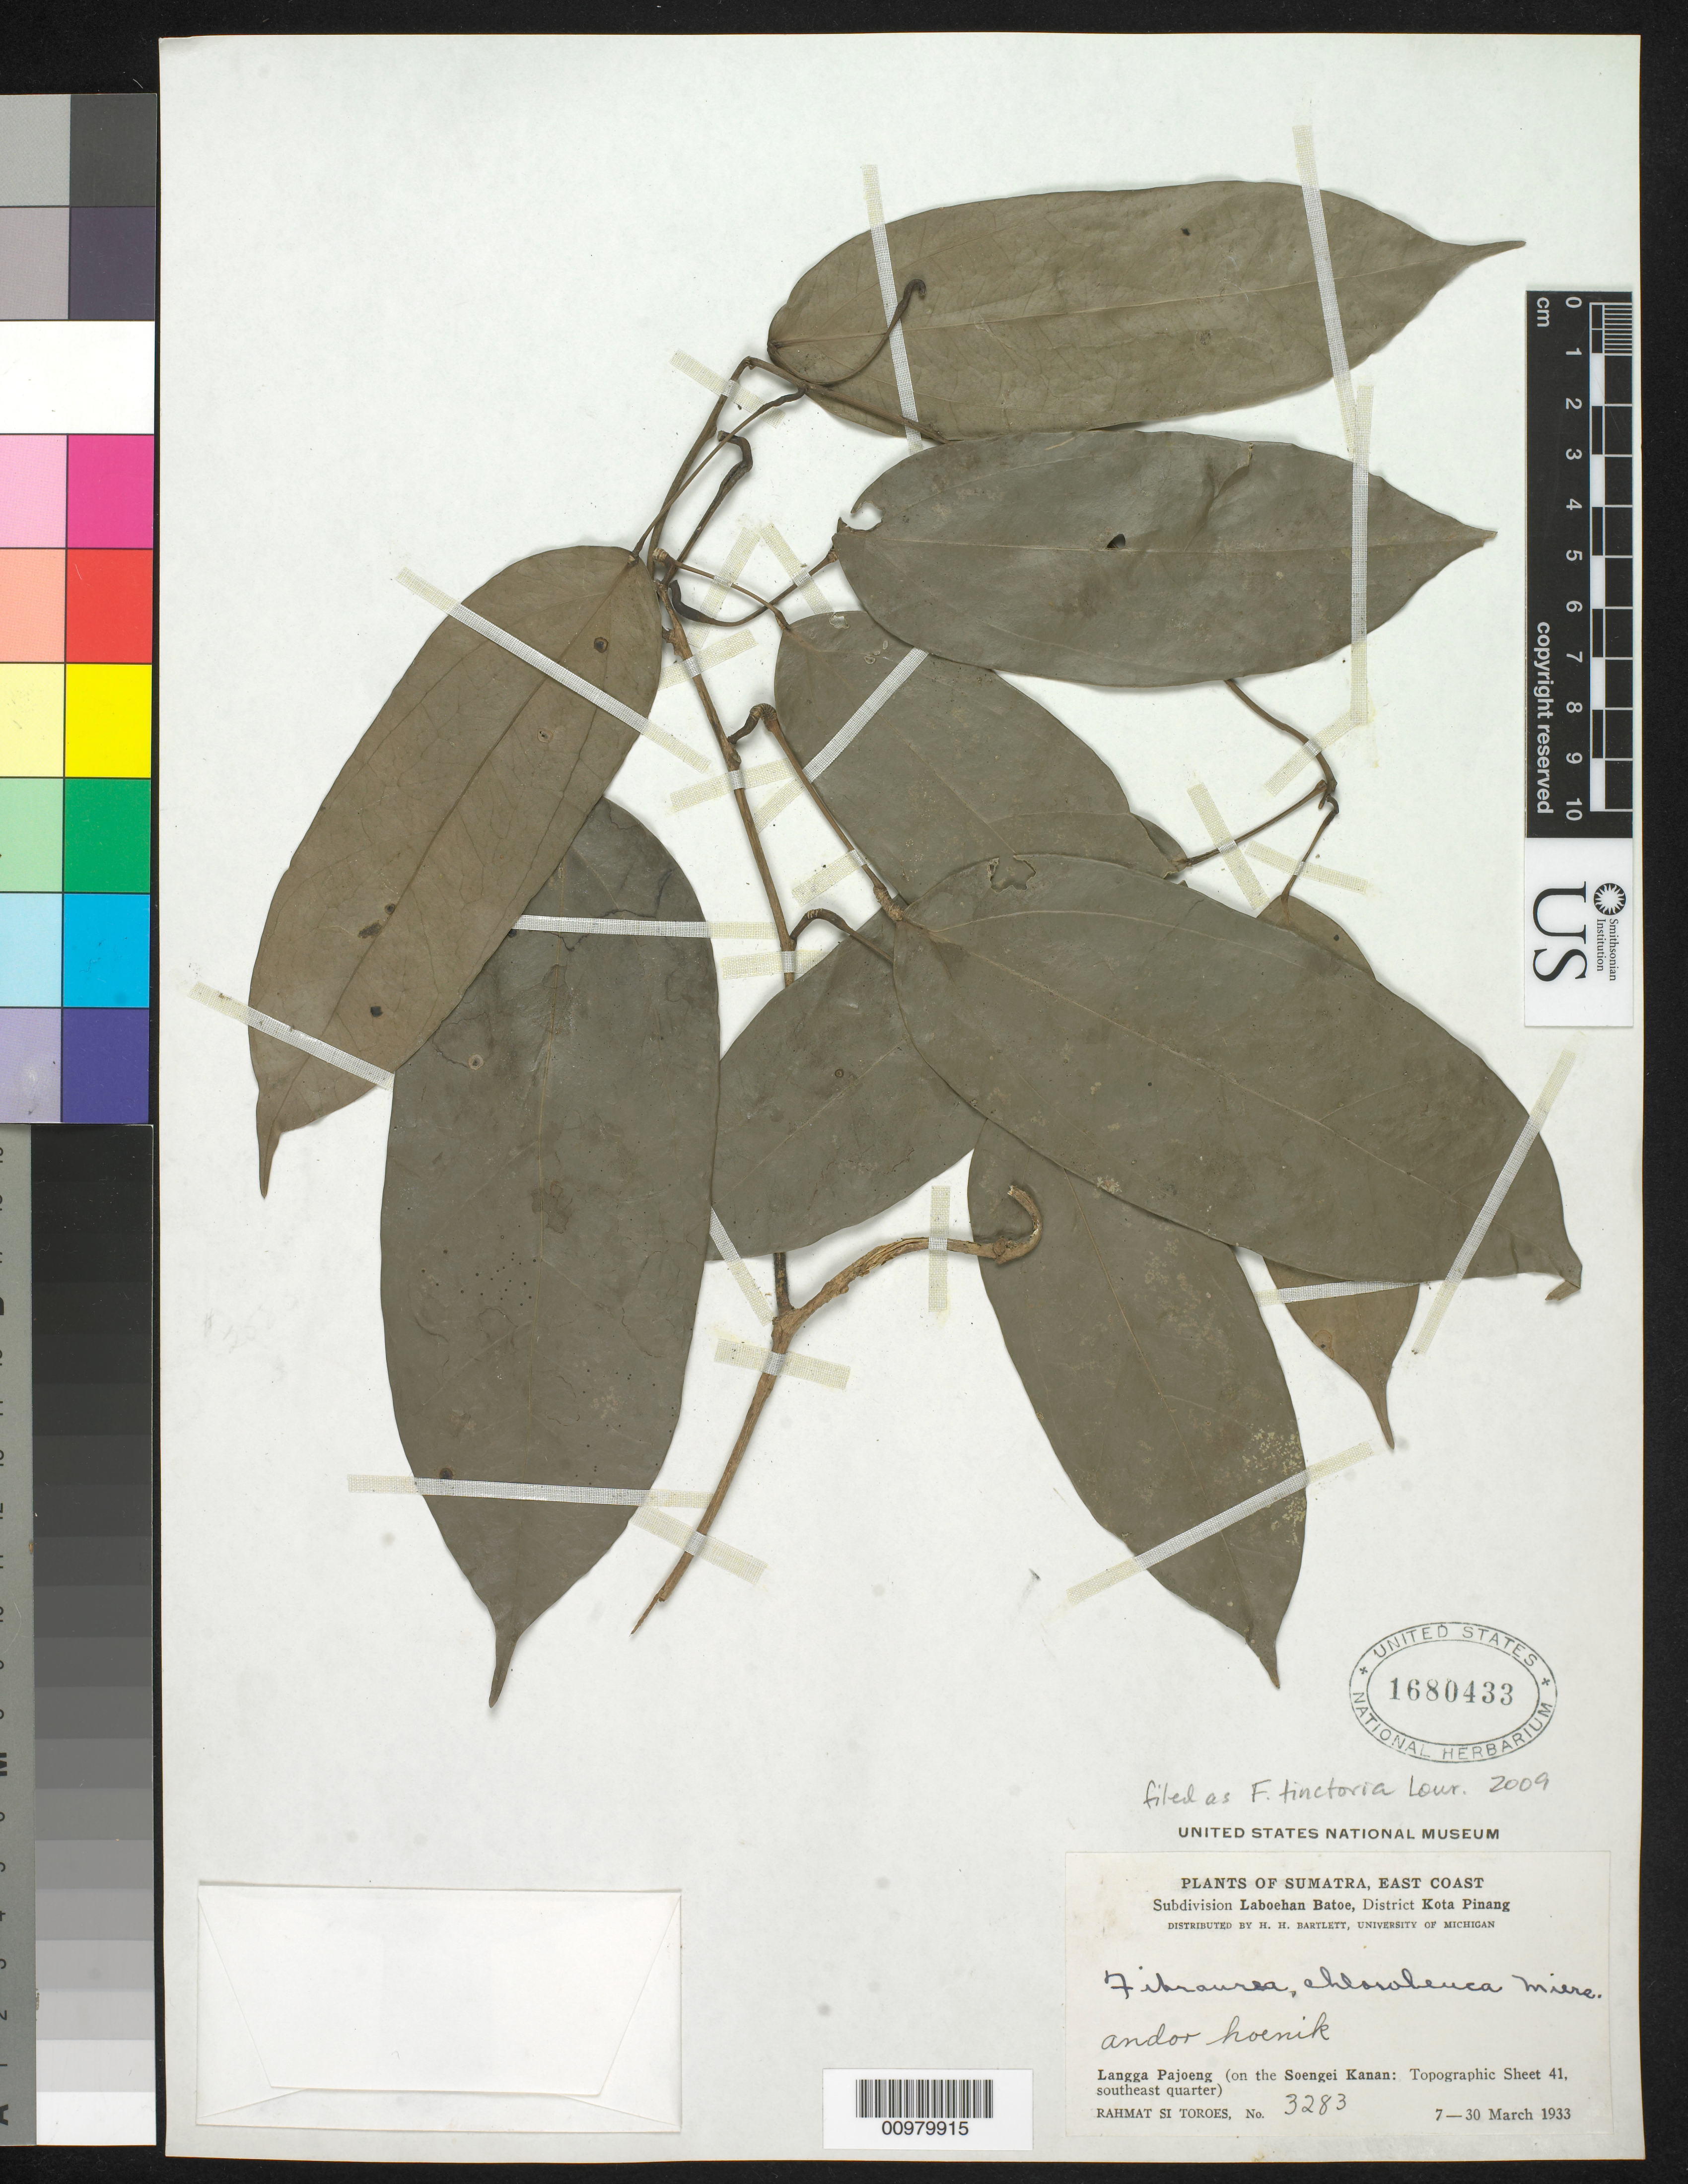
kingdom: Plantae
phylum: Tracheophyta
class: Magnoliopsida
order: Ranunculales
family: Menispermaceae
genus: Fibraurea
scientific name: Fibraurea tinctoria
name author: Lour.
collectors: Rahmat Si Boeea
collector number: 3283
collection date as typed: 07 Mar 1933 to 30 Mar 1933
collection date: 1933-03-07/1933-03-30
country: Indonesia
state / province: Sumatra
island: Sumatra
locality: Langga Pajoeng (on the Sonegei Kanan: Topographic Sheet 41, SE Quarter)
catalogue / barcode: US 1680433